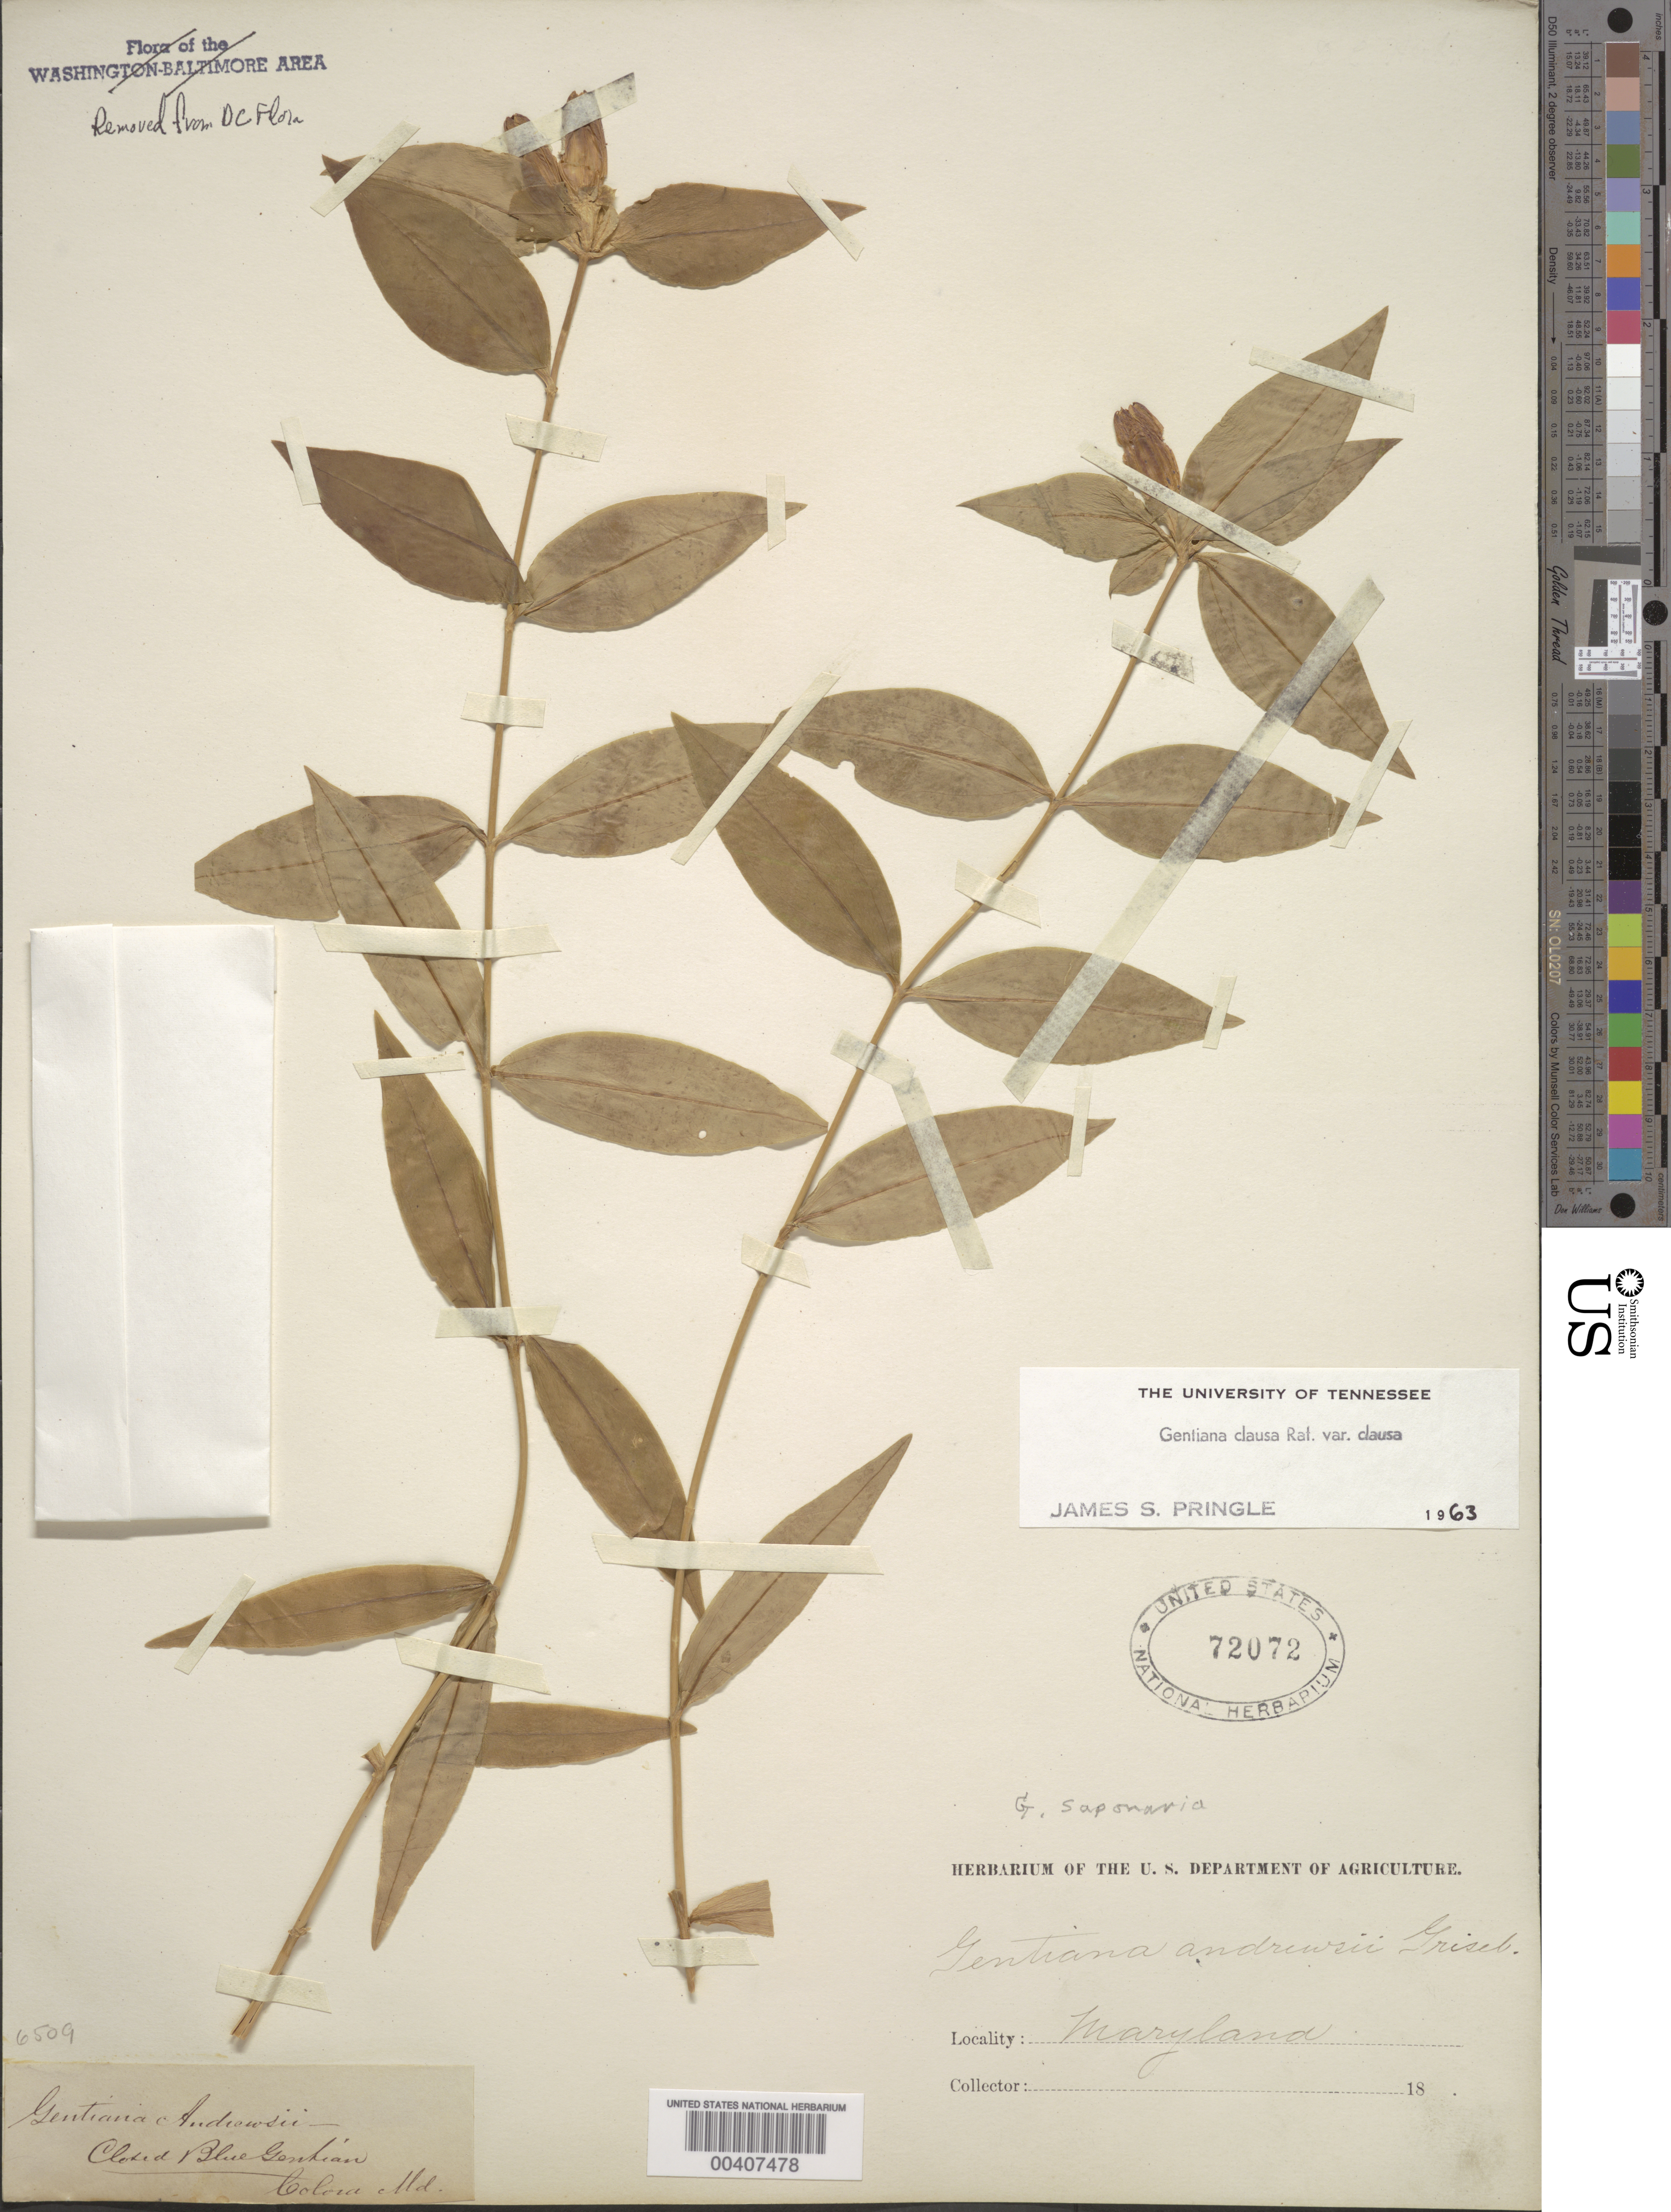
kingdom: Plantae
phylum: Tracheophyta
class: Magnoliopsida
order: Gentianales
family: Gentianaceae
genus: Gentiana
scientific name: Gentiana clausa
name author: Raf.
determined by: Pringle, J. S.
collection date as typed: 18--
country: United States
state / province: Maryland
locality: Colora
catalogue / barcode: US 72072